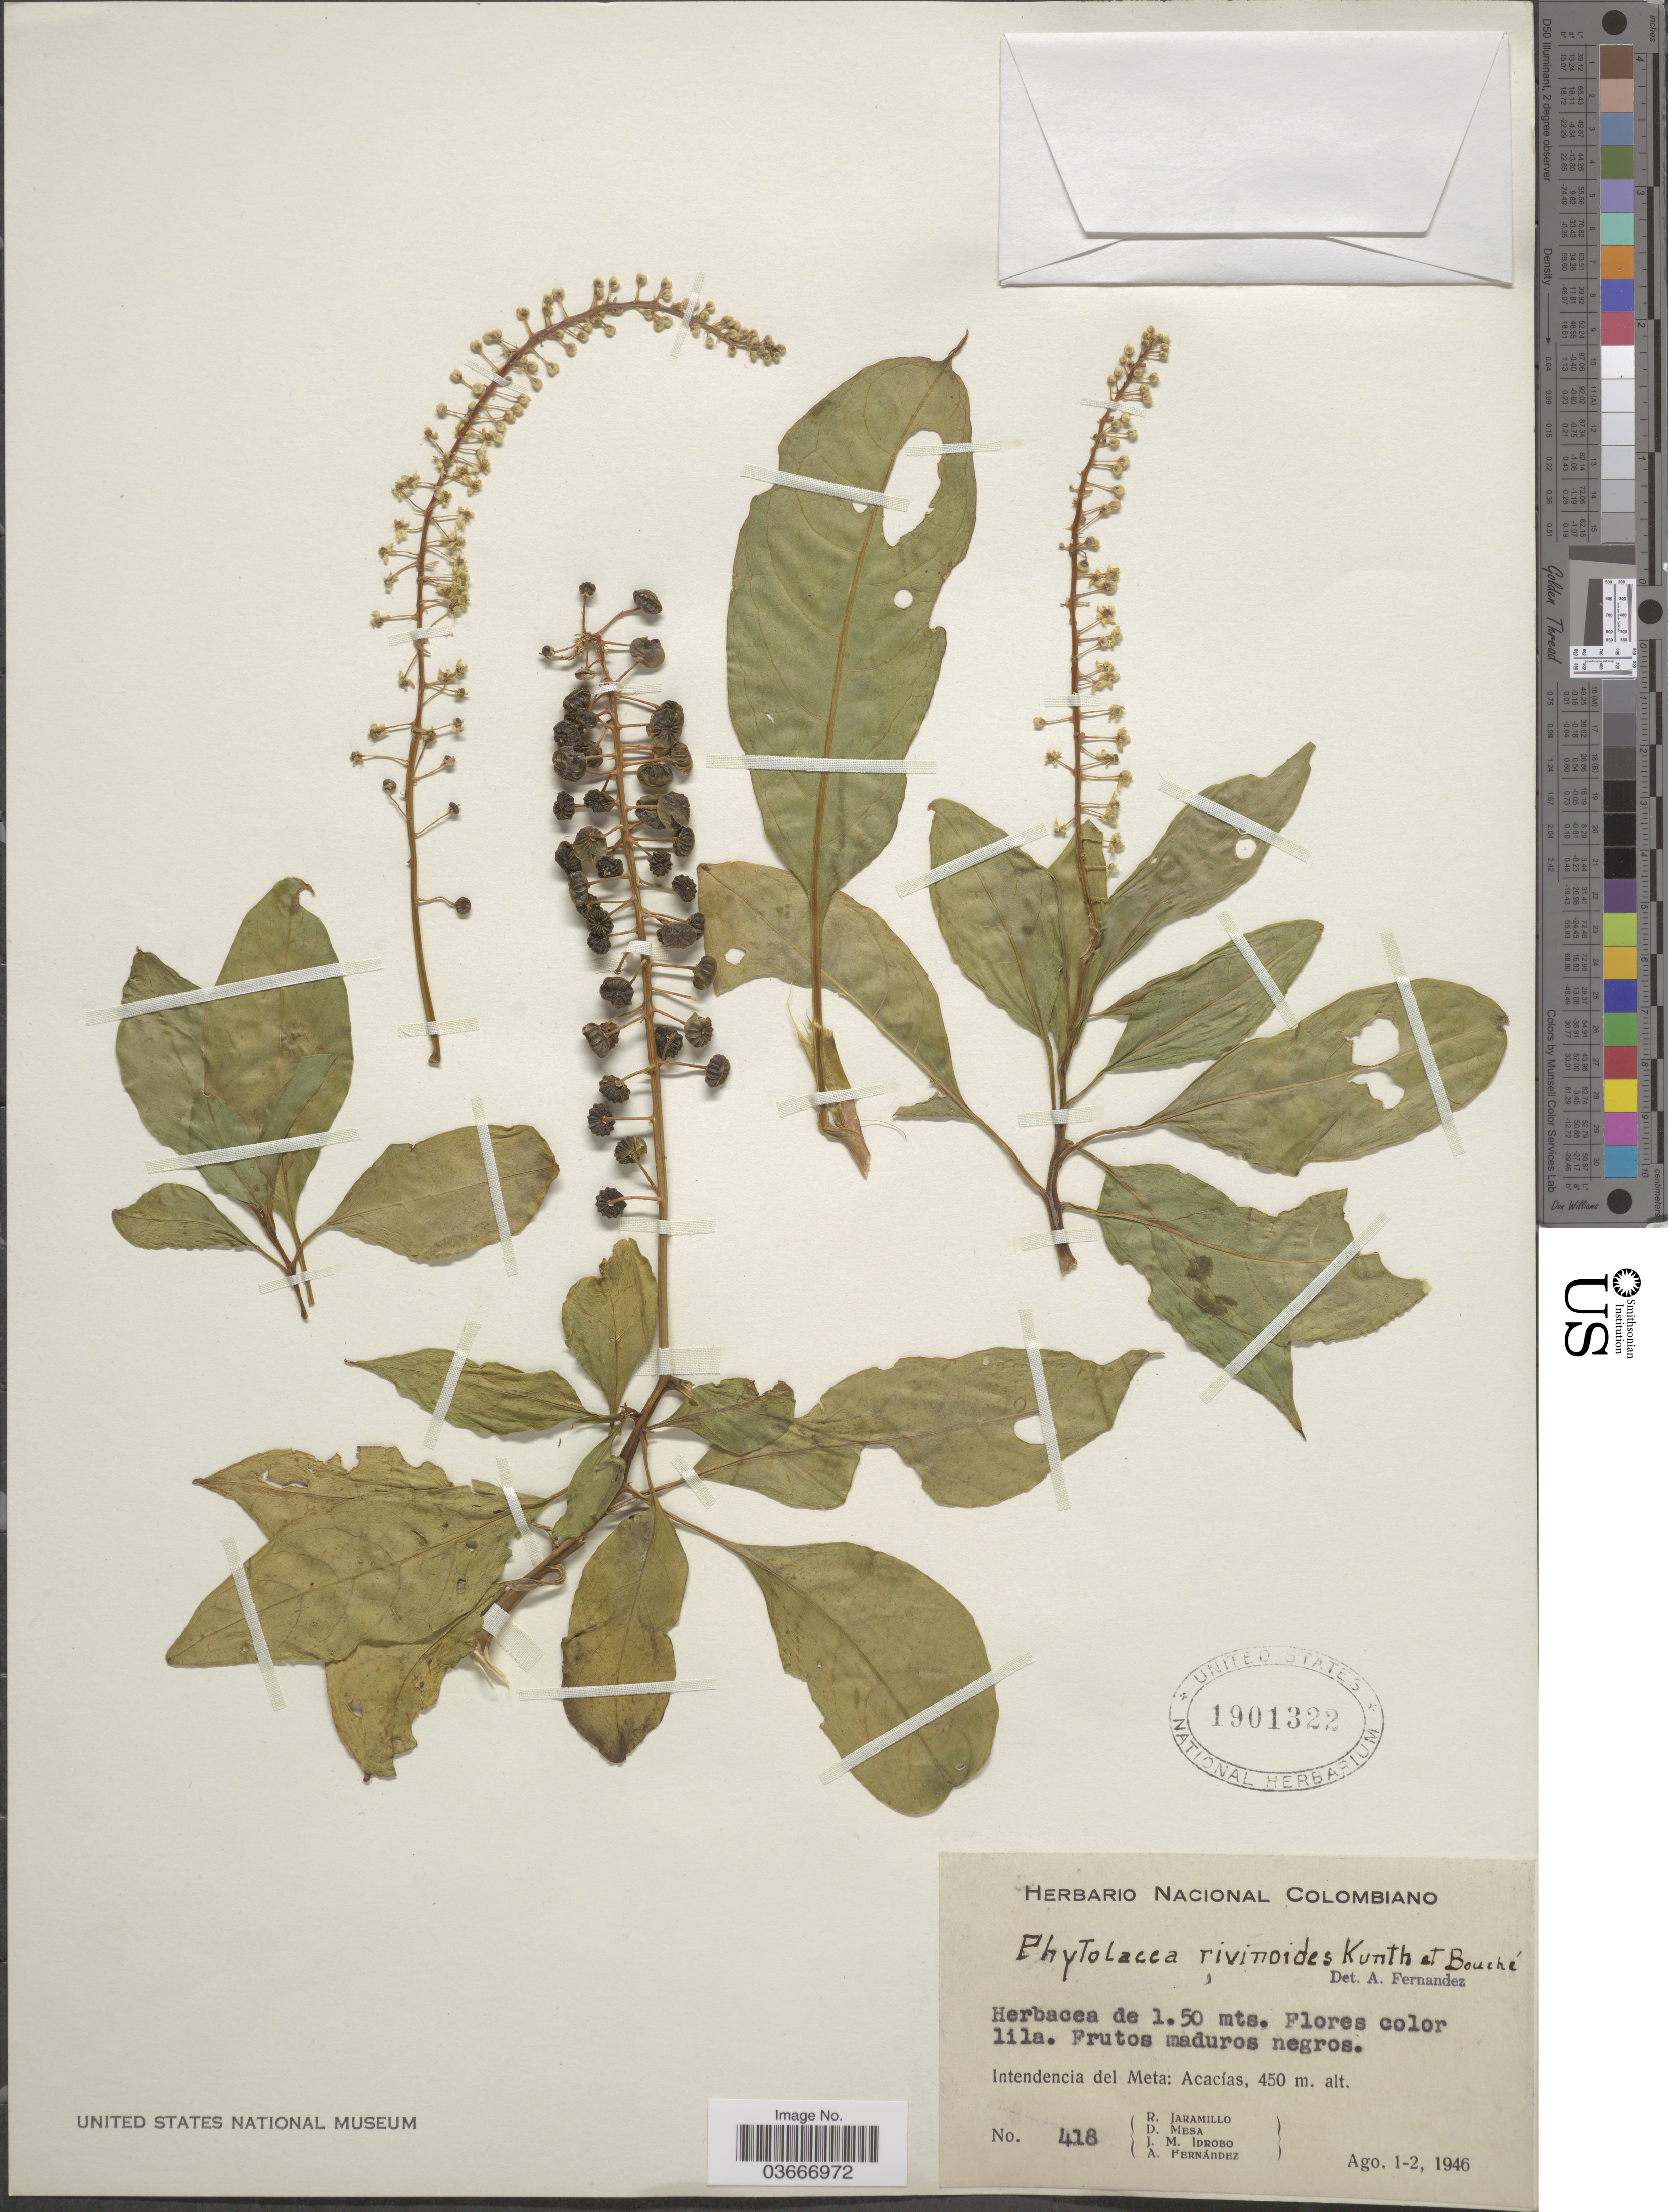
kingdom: Plantae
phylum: Tracheophyta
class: Magnoliopsida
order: Caryophyllales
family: Phytolaccaceae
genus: Phytolacca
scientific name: Phytolacca rivinoides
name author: Kunth & C.D. Bouché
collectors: R. Jaramillo, D. Mesa, J. M. Idrobo & A. Fernández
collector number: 418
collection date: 1946-08-01/1946-08-02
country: Colombia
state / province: Meta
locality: Intendencia del Meta: Acacías.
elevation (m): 450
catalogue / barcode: US 1901322